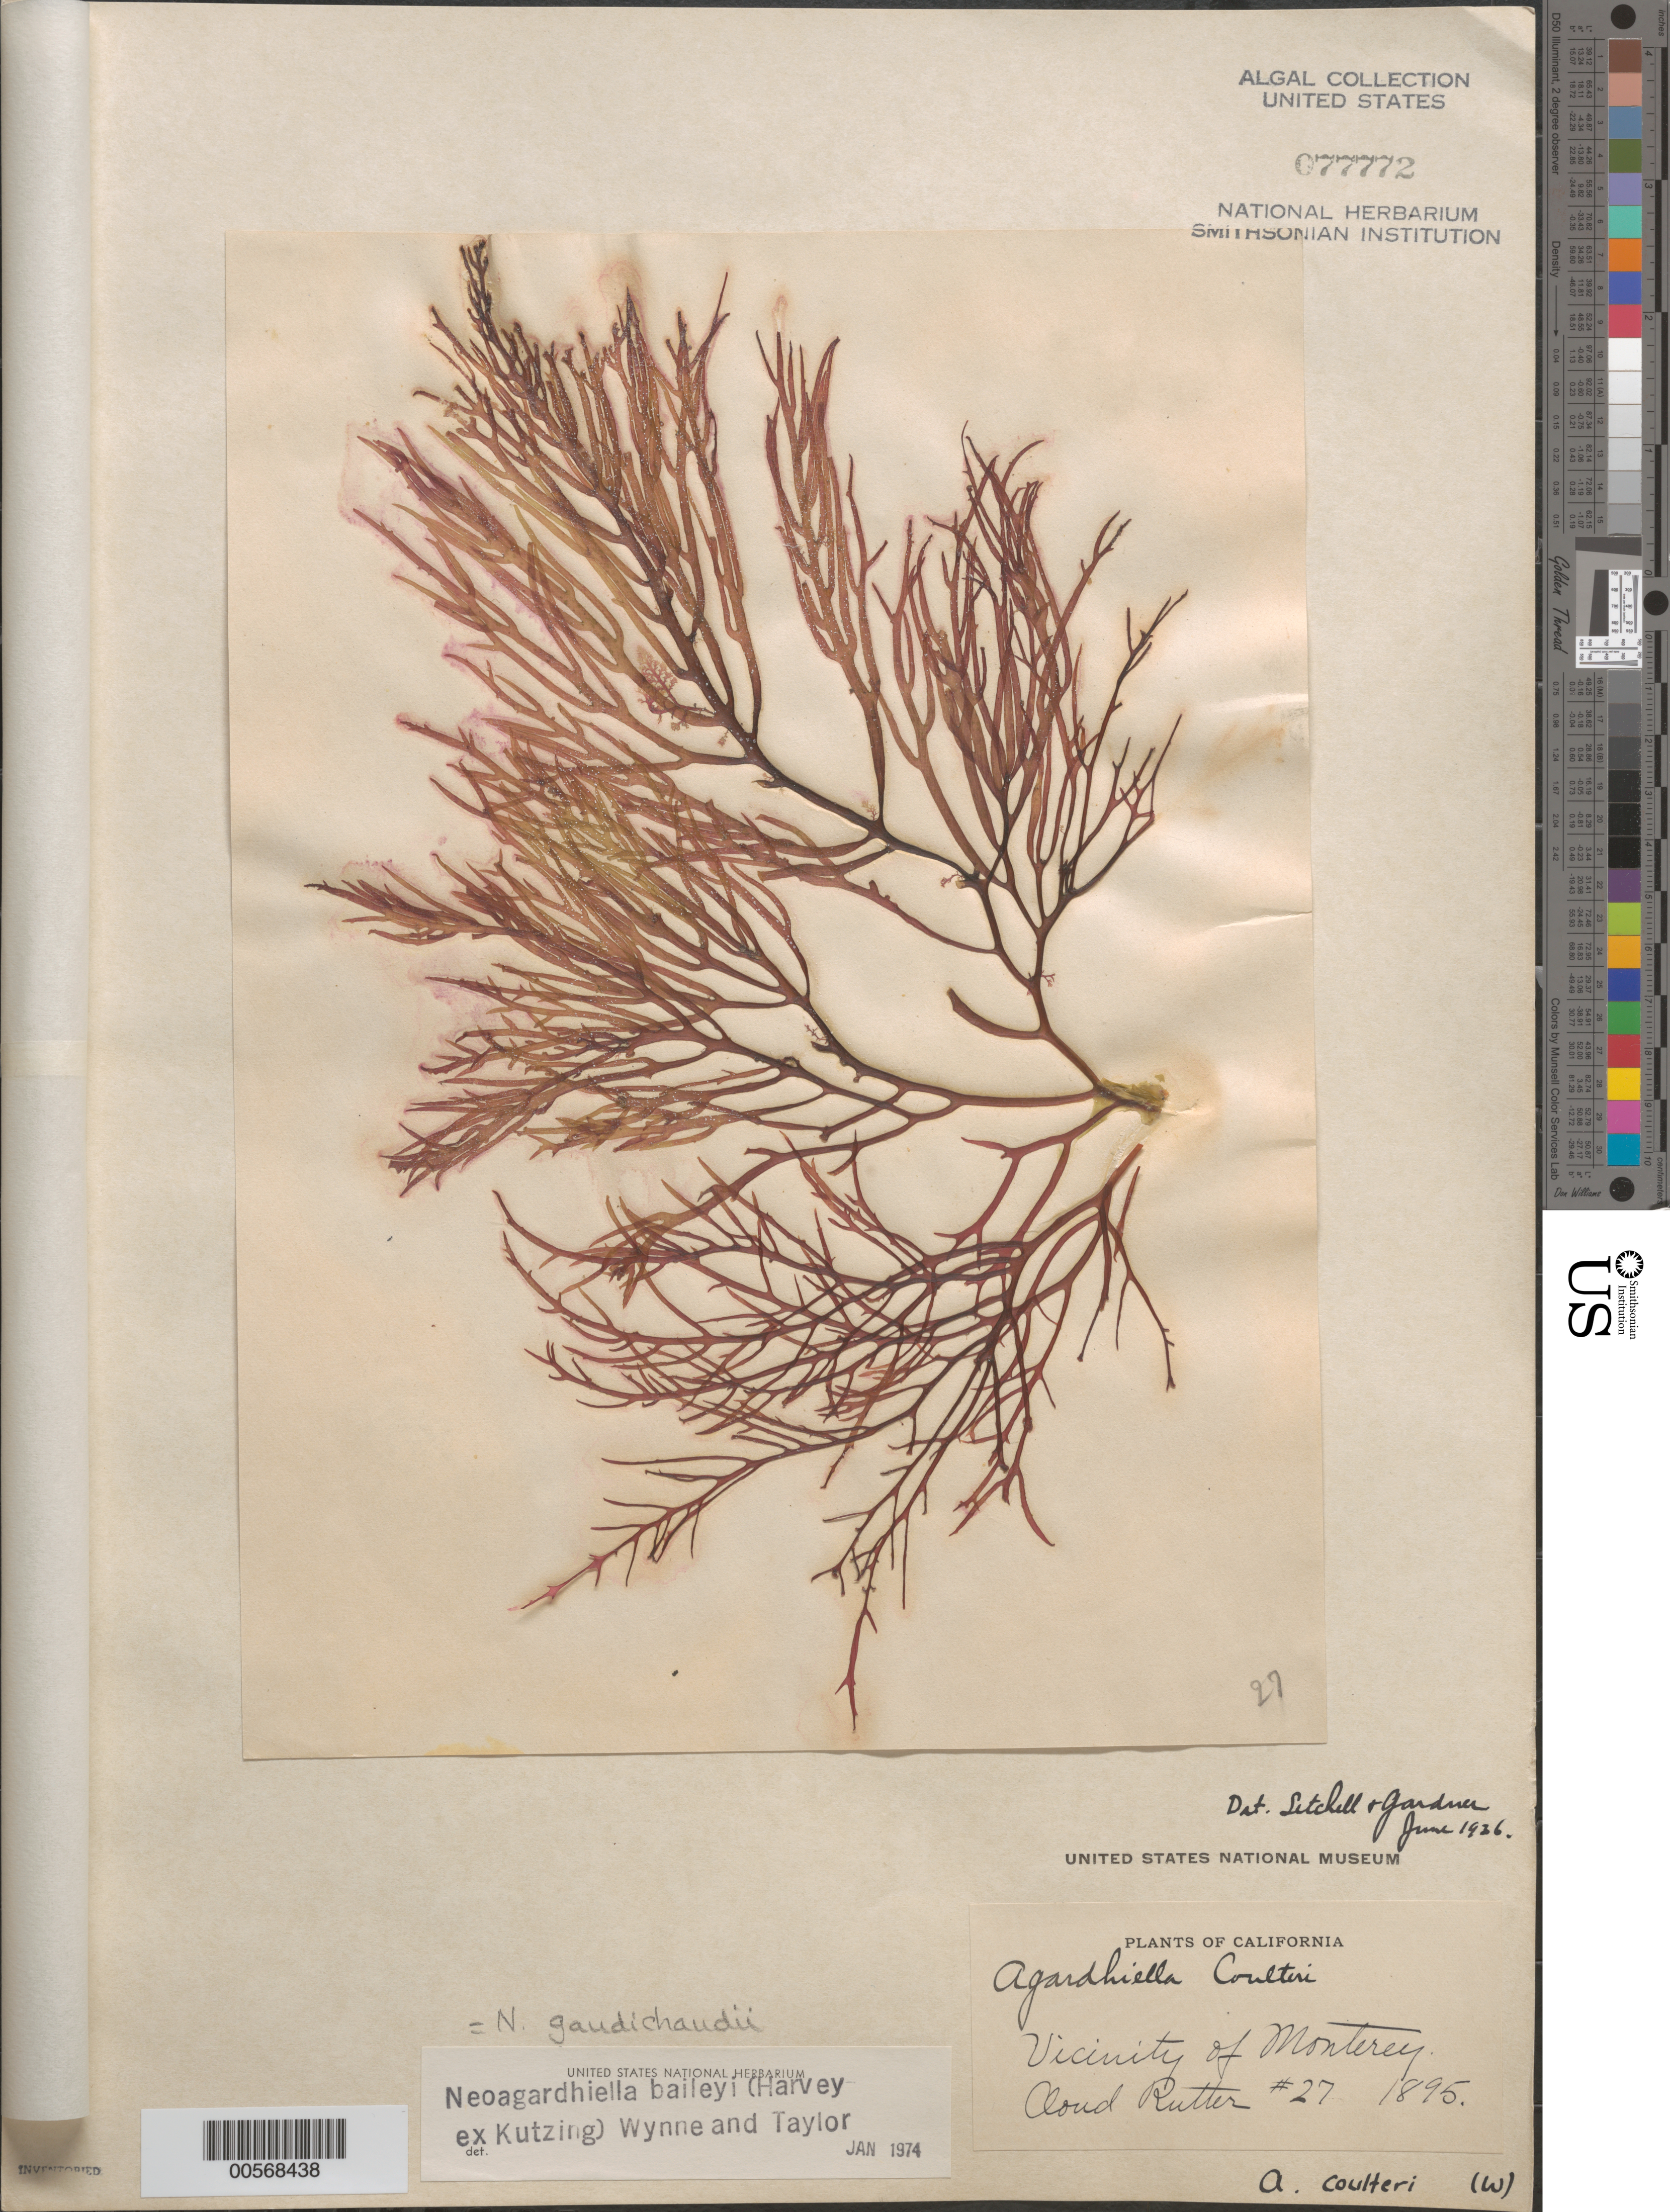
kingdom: Plantae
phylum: Rhodophyta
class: Florideophyceae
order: Gigartinales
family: Solieriaceae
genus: Sarcodiotheca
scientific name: Sarcodiotheca gaudichaudii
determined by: Algae name updating Project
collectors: C. Rutter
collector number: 27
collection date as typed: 1895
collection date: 1895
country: United States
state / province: California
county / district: Monterey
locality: Monterey area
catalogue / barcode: US 77772